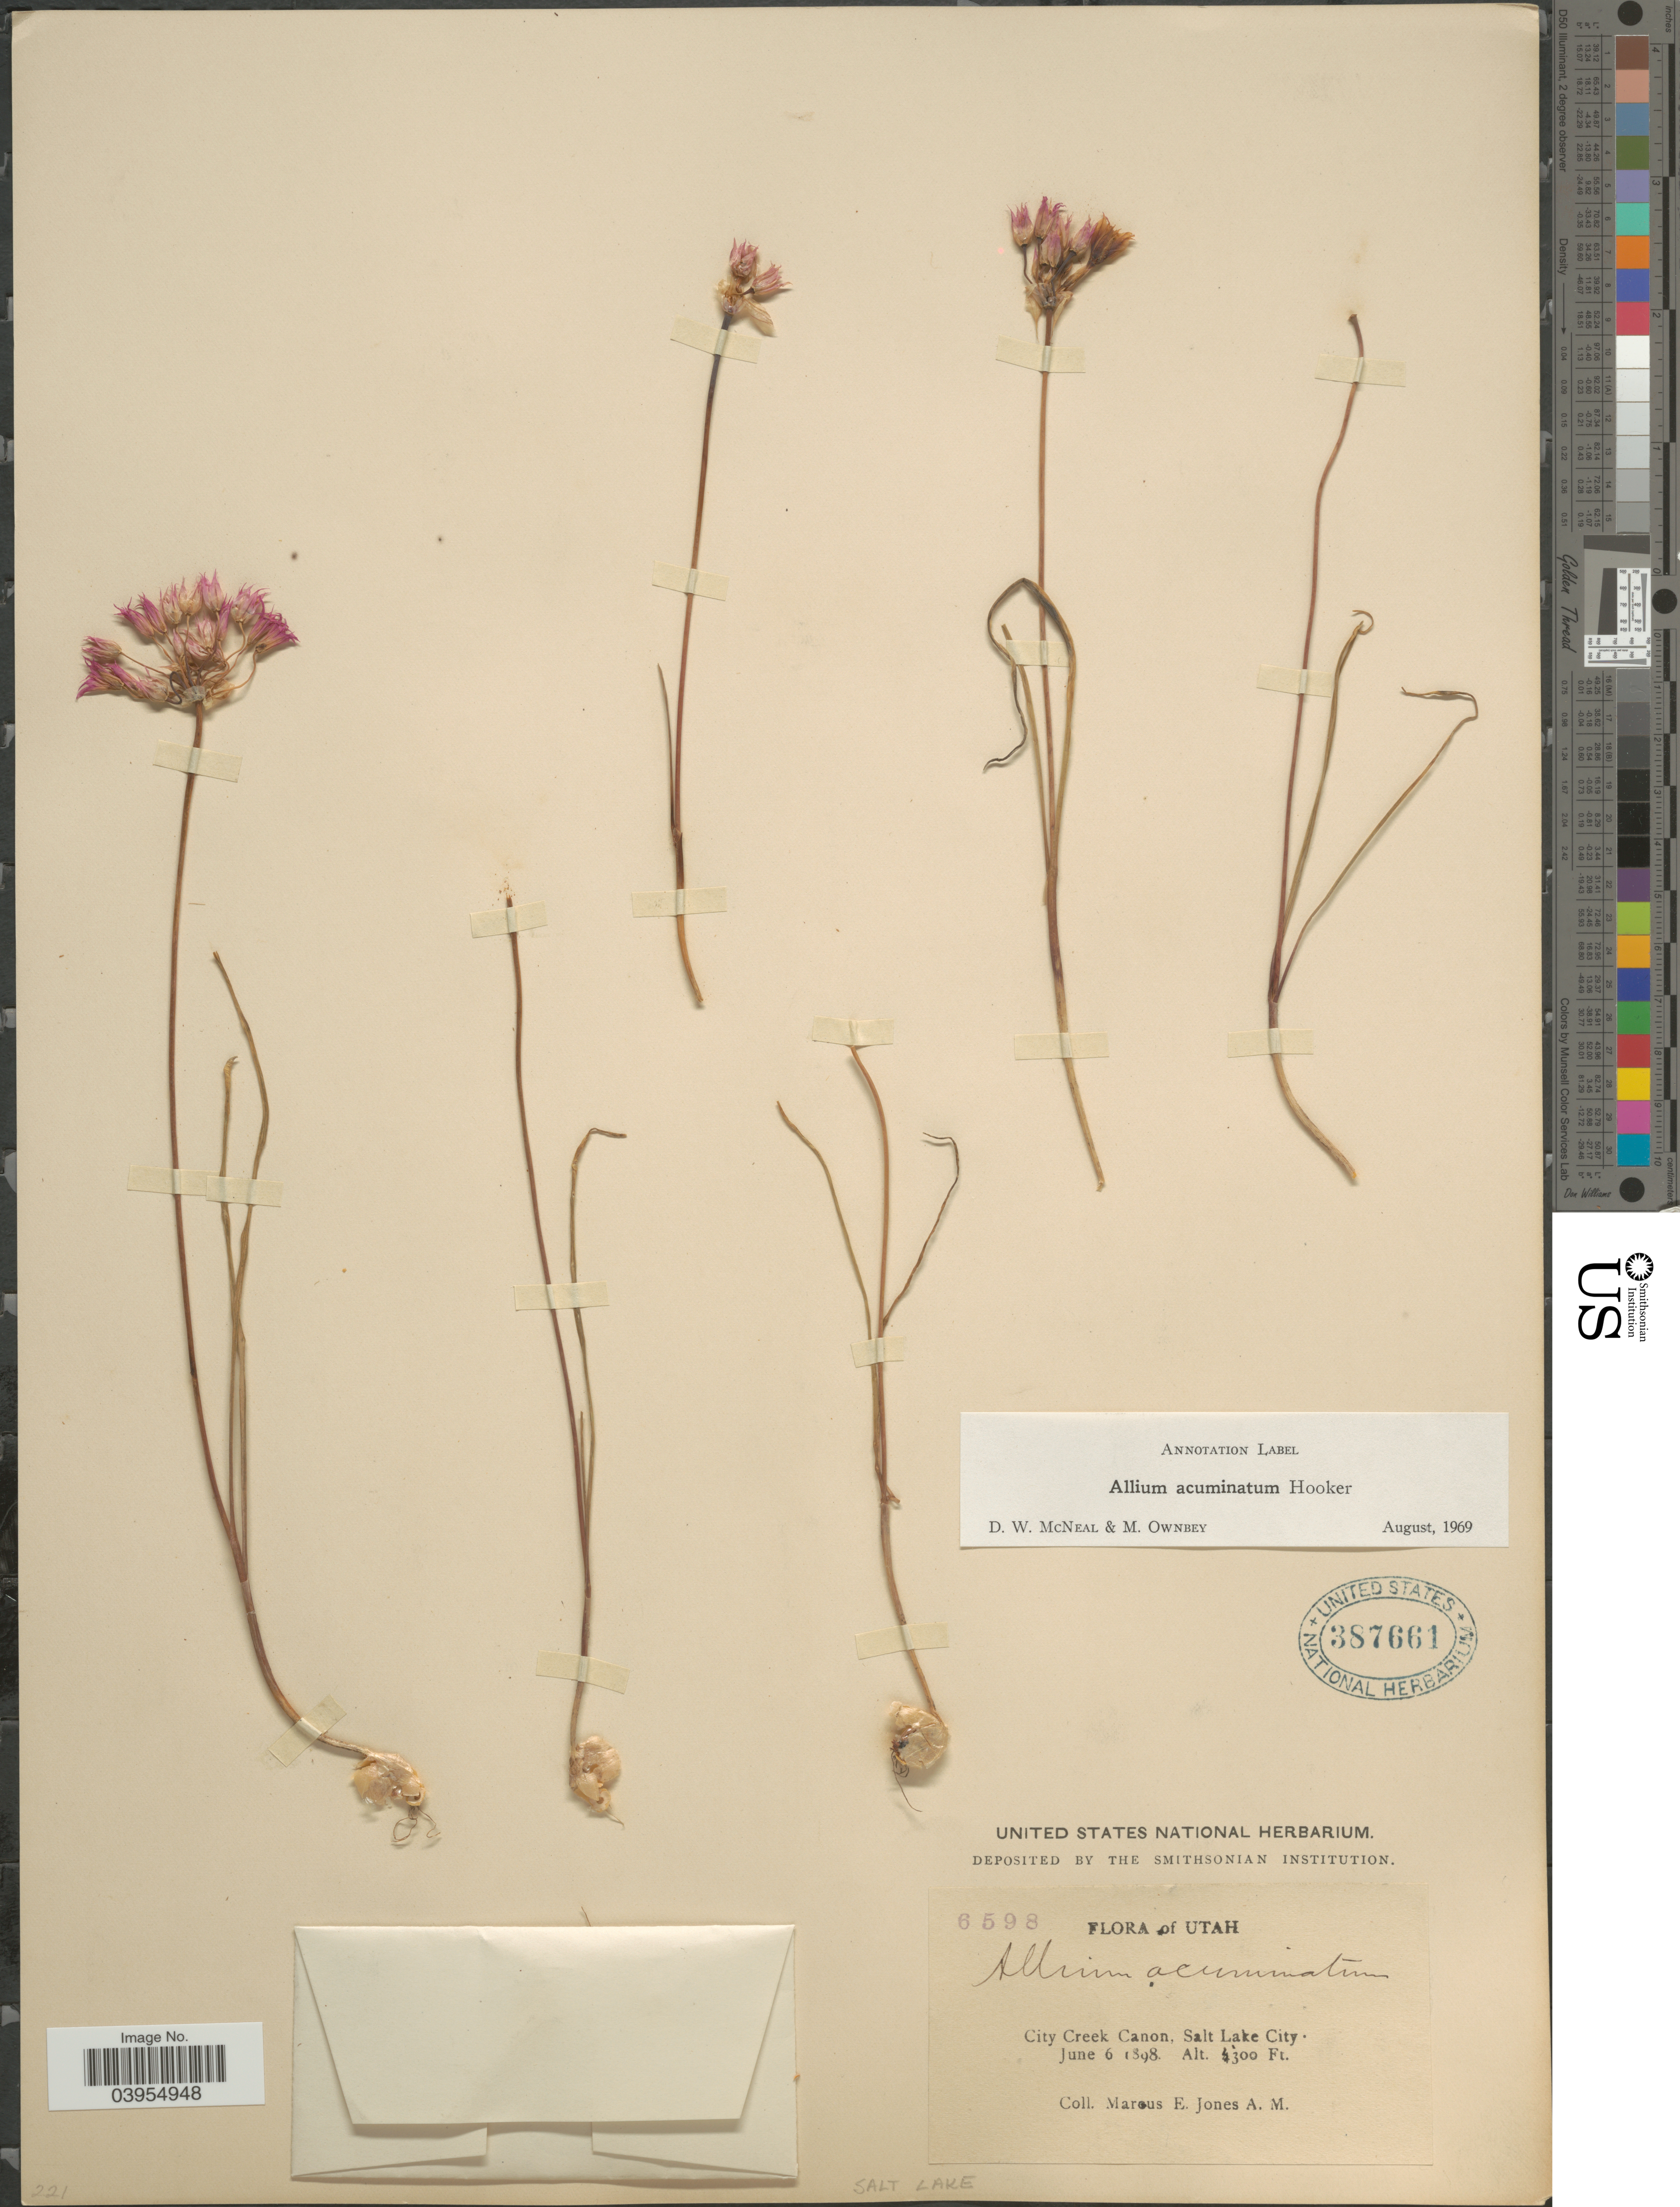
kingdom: Plantae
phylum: Tracheophyta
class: Liliopsida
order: Asparagales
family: Amaryllidaceae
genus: Allium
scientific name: Allium acuminatum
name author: Hook.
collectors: M. E. Jones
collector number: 6598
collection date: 1898-06-06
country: United States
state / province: Utah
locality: City Creek Canyon, Salt Lake City. Salt Lake.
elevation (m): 1615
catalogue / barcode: US 387661